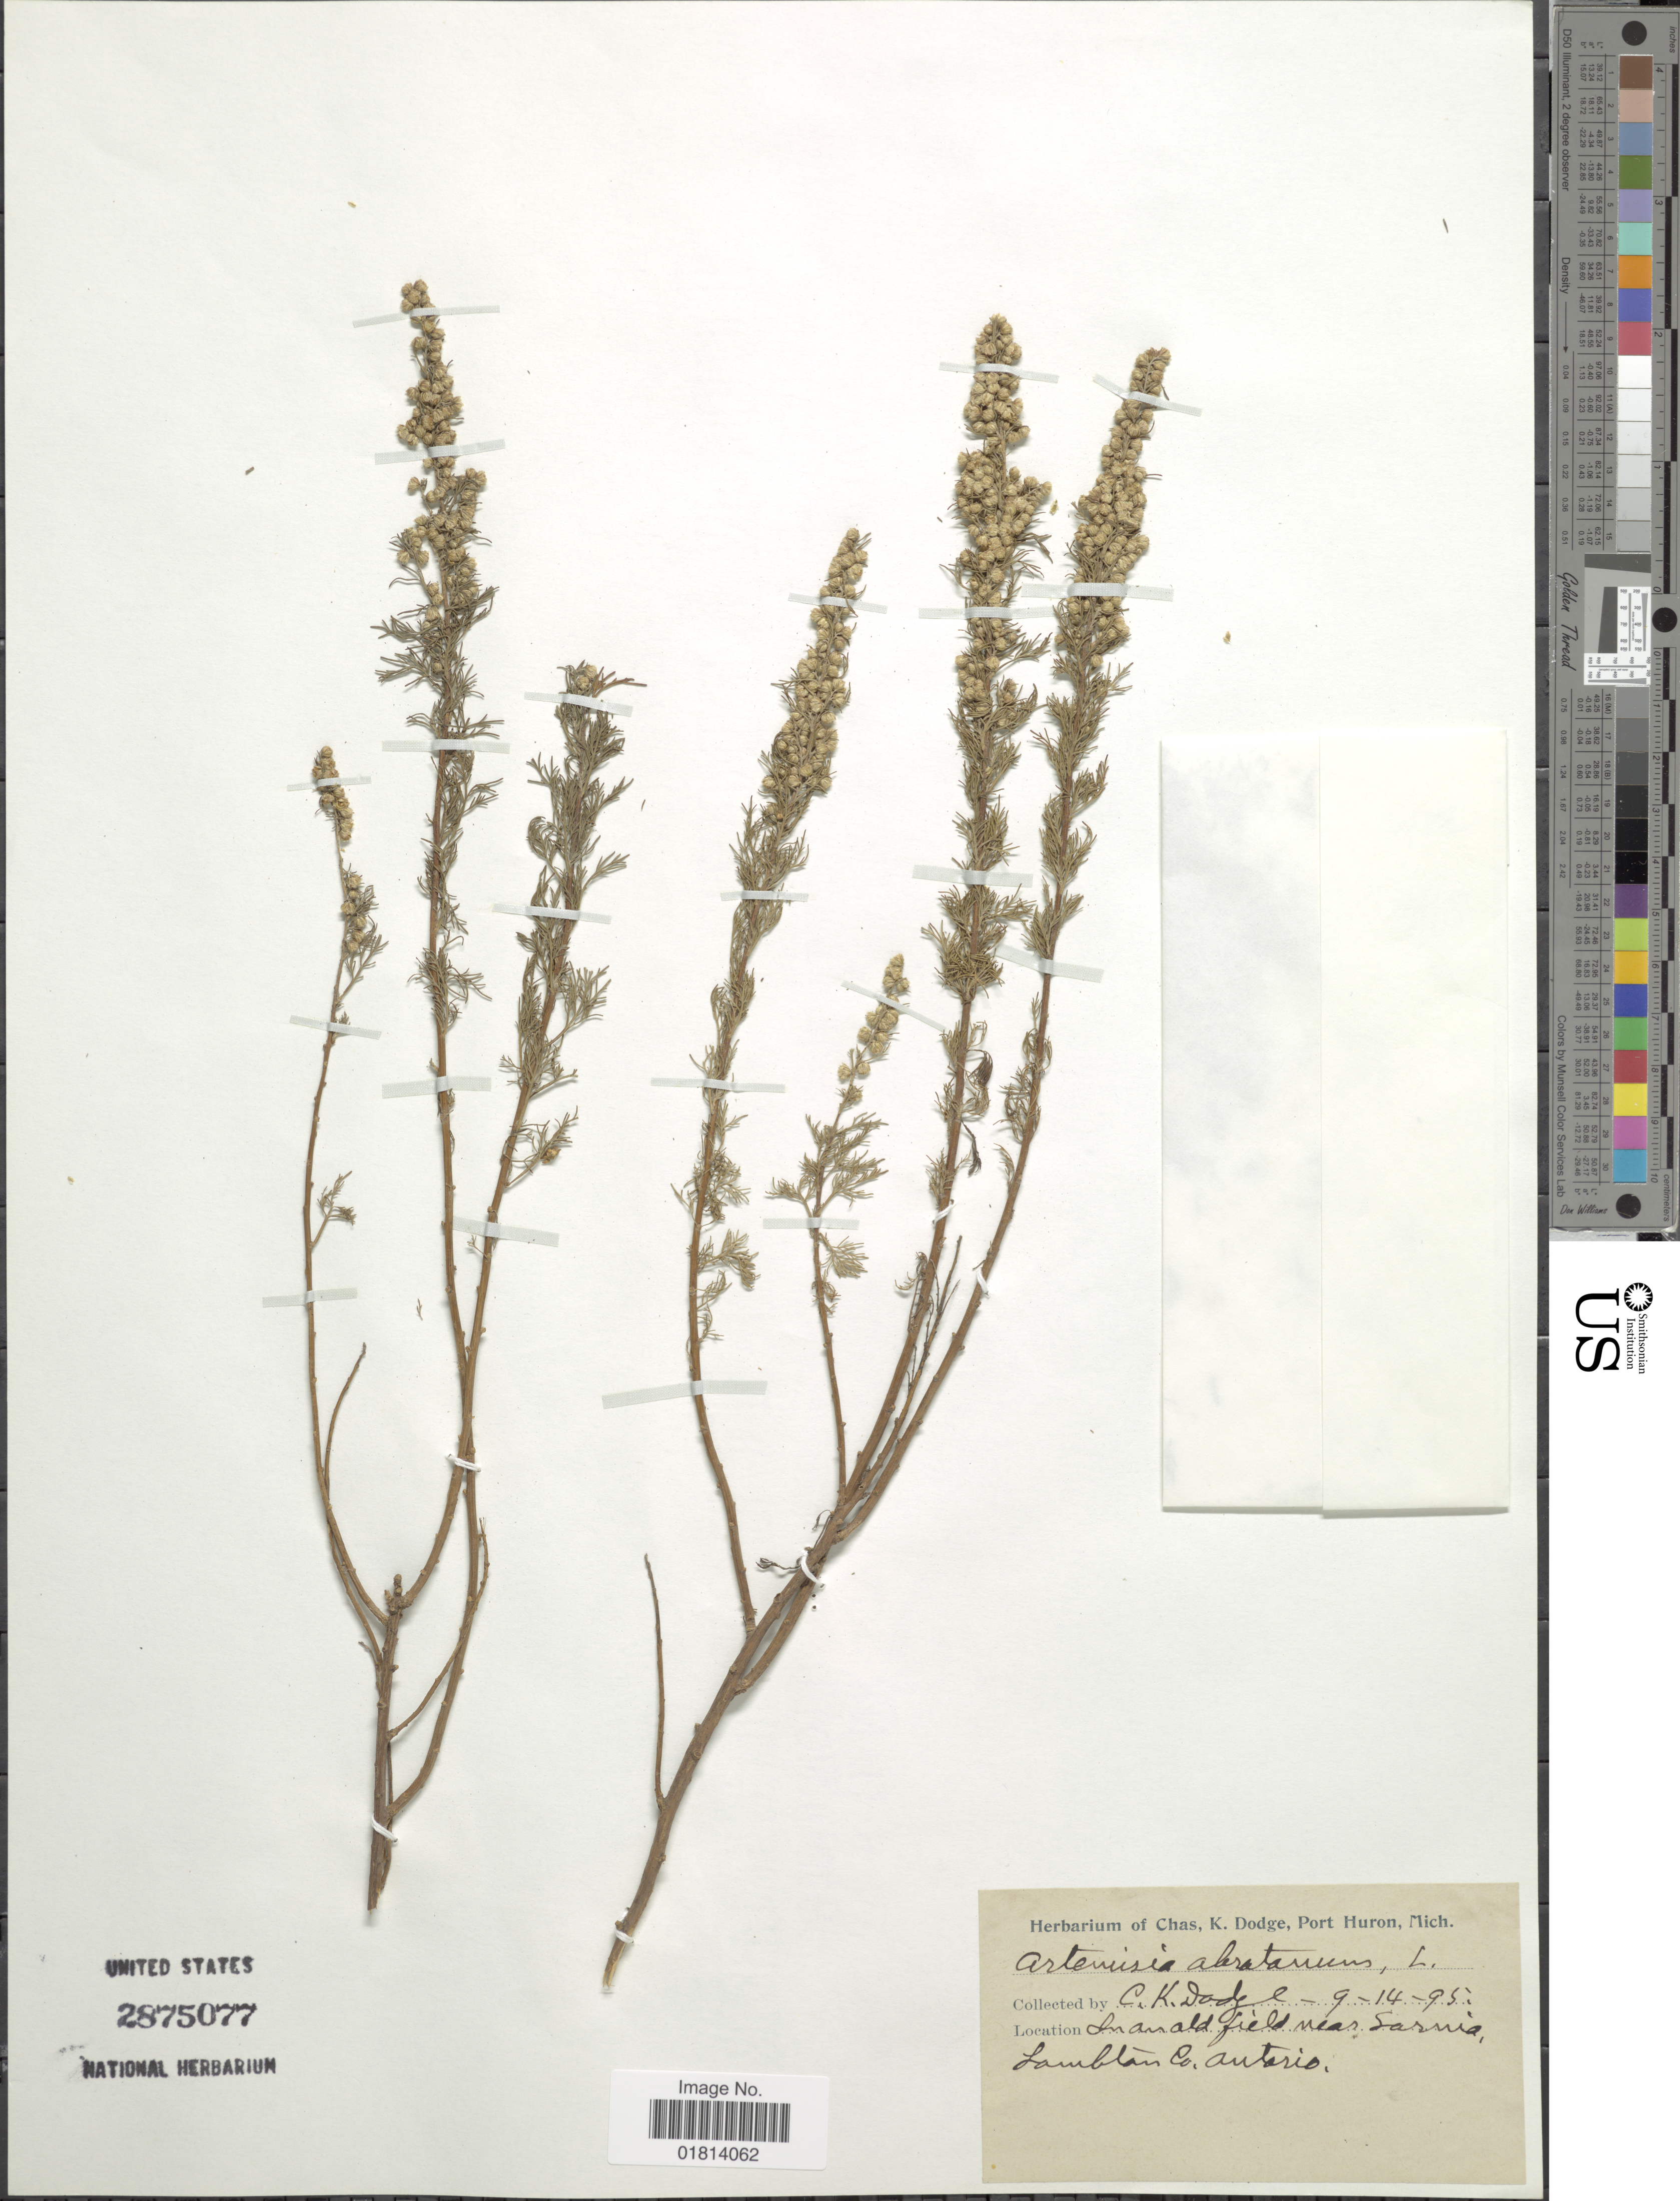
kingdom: Plantae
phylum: Tracheophyta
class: Magnoliopsida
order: Asterales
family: Asteraceae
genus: Artemisia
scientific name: Artemisia abrotanum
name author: L.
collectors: C. Dodge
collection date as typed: Transcribed d/m/y: 14/9/95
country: Canada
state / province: Ontario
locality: In an old field near Sarnia, Lambton Co. Ontario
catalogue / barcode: US 2875077